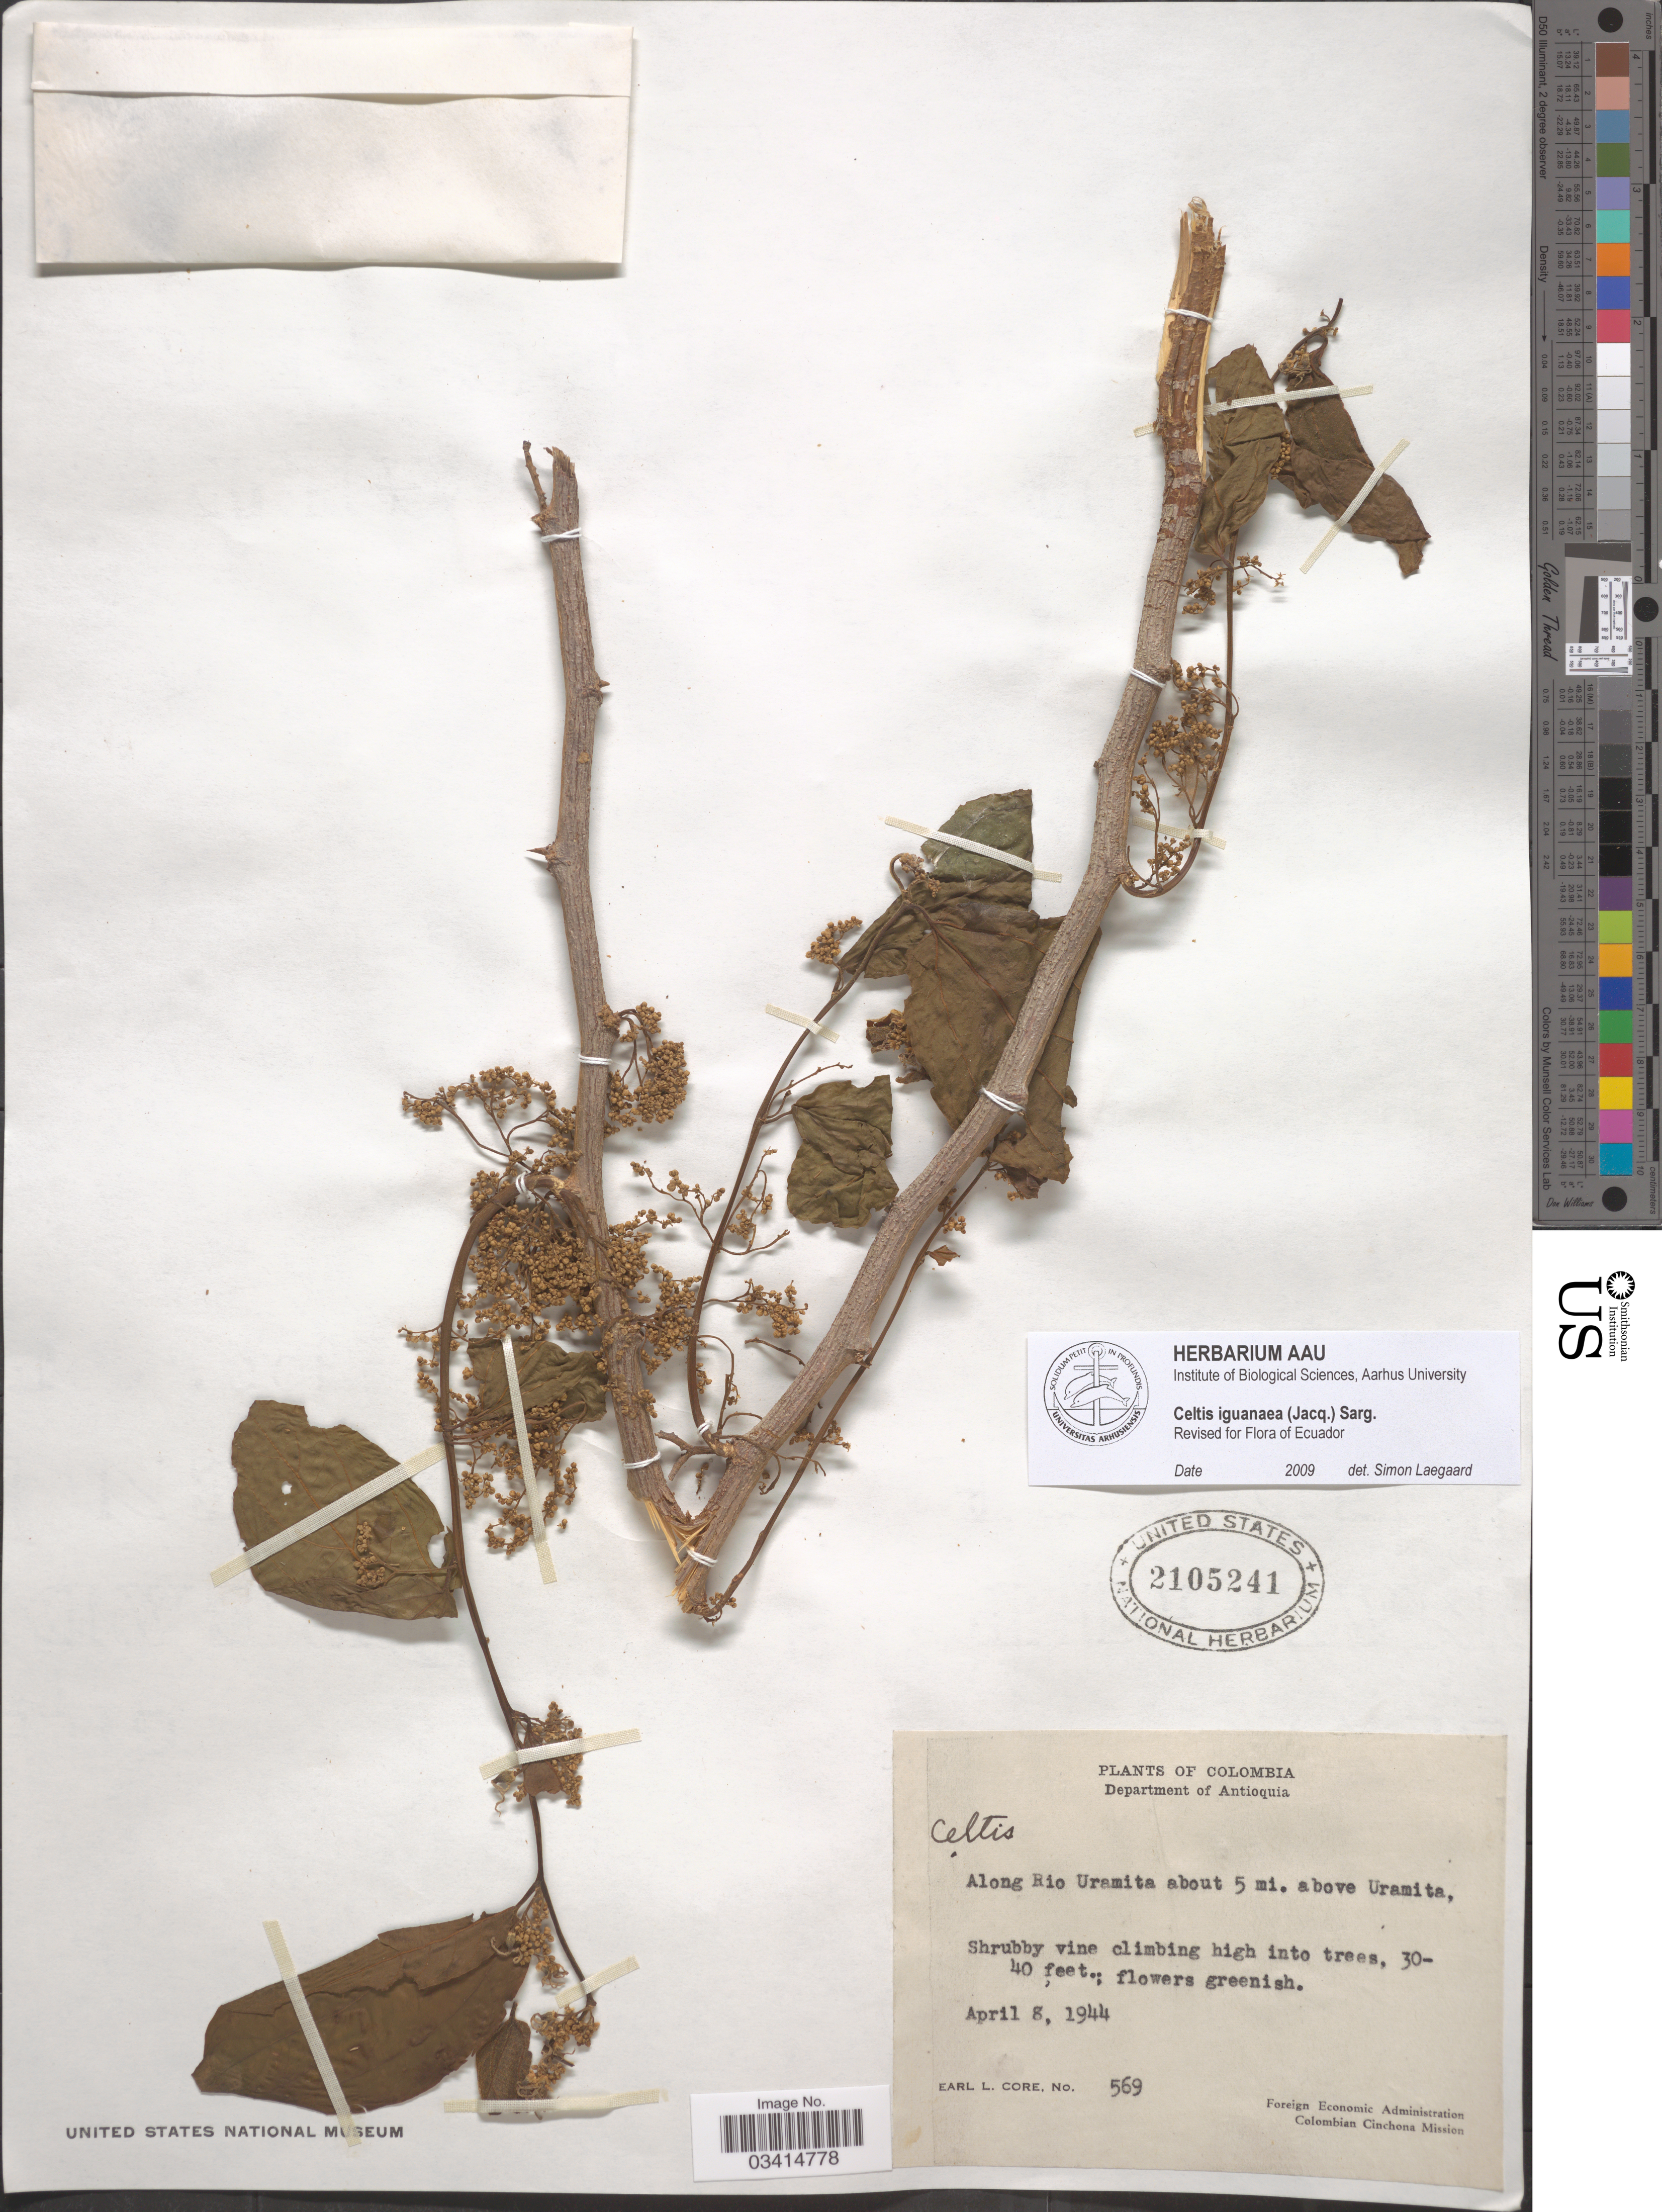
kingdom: Plantae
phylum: Tracheophyta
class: Magnoliopsida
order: Rosales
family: Cannabaceae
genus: Celtis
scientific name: Celtis iguanaea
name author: (Jacq.) Sarg.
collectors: E. Core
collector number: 569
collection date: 1944-04-08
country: Colombia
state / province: Antioquia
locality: Department of Antioquia. Along Rio Uramita about 5 mi. above Uramita.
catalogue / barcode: US 2105241